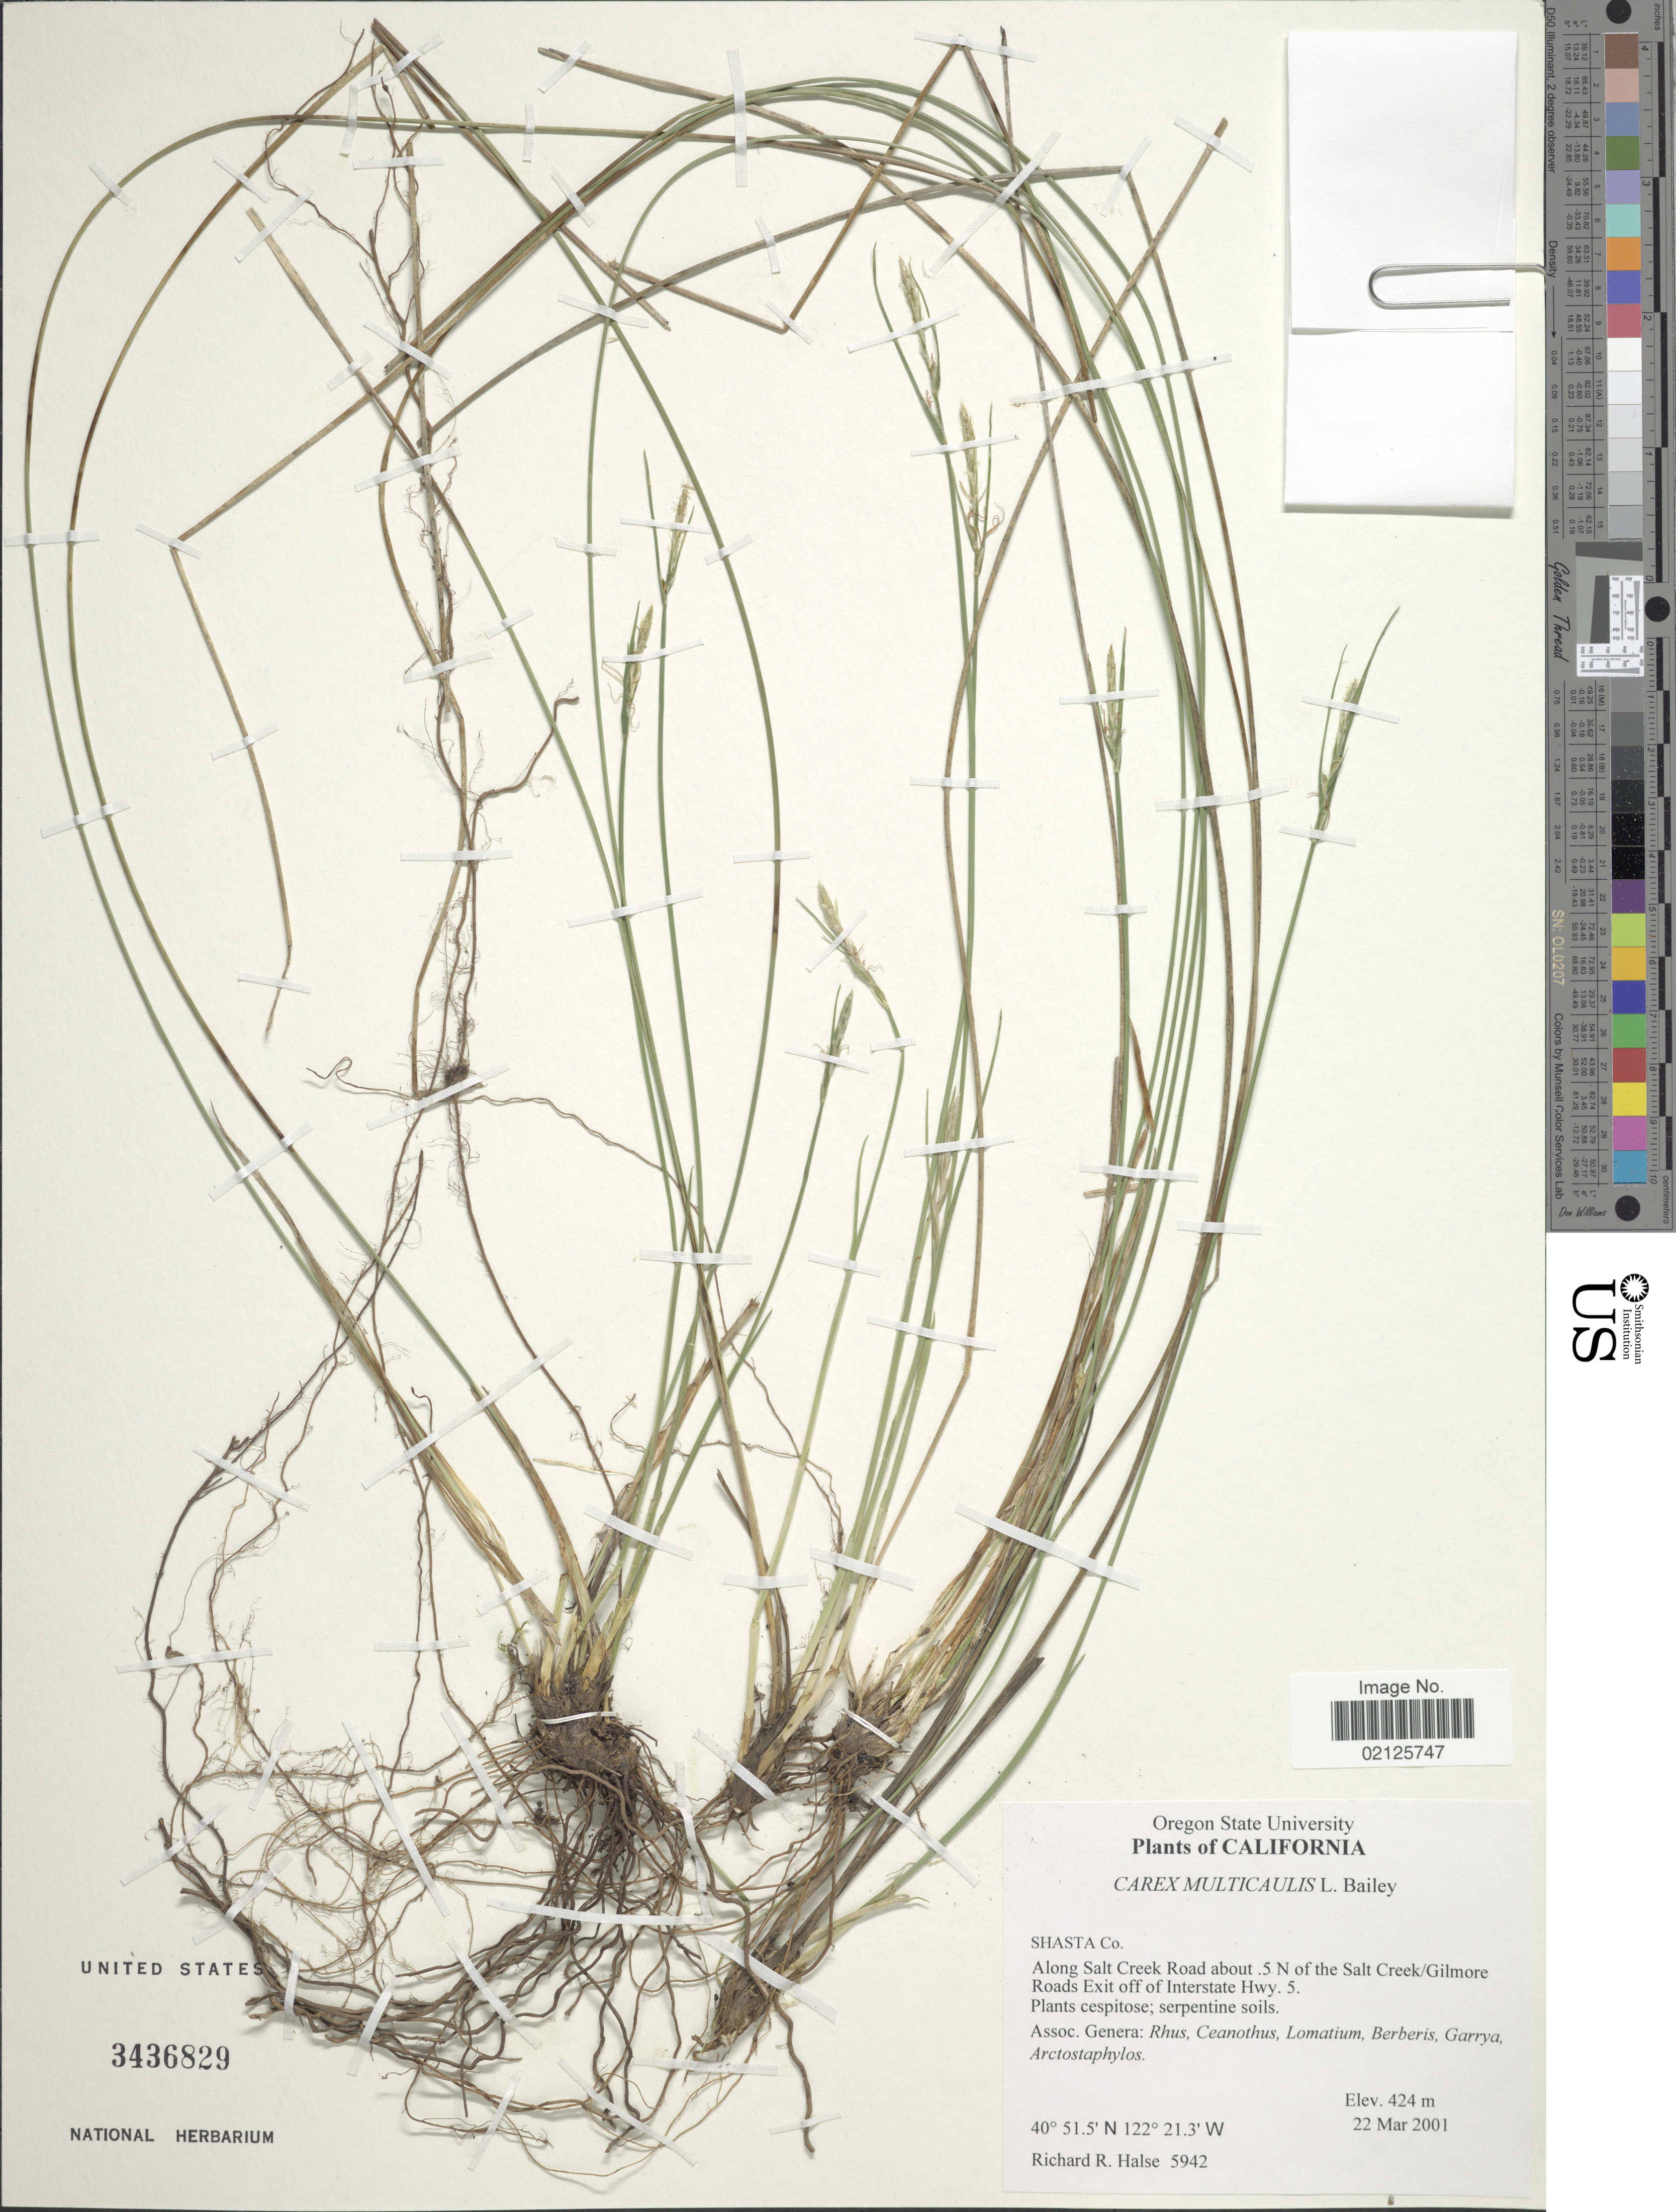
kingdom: Plantae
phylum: Tracheophyta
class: Liliopsida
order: Poales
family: Cyperaceae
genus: Carex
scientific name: Carex multicaulis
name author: L.H. Bailey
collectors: R. Halse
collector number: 5942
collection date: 2001-03-22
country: United States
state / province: California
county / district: Shasta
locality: Shasta Co. Along Salt Creek Road about .5 N of the Salt Creek/Gilmore Roads Exit off of Interstate Hwy. 5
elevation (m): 424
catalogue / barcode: US 3436829